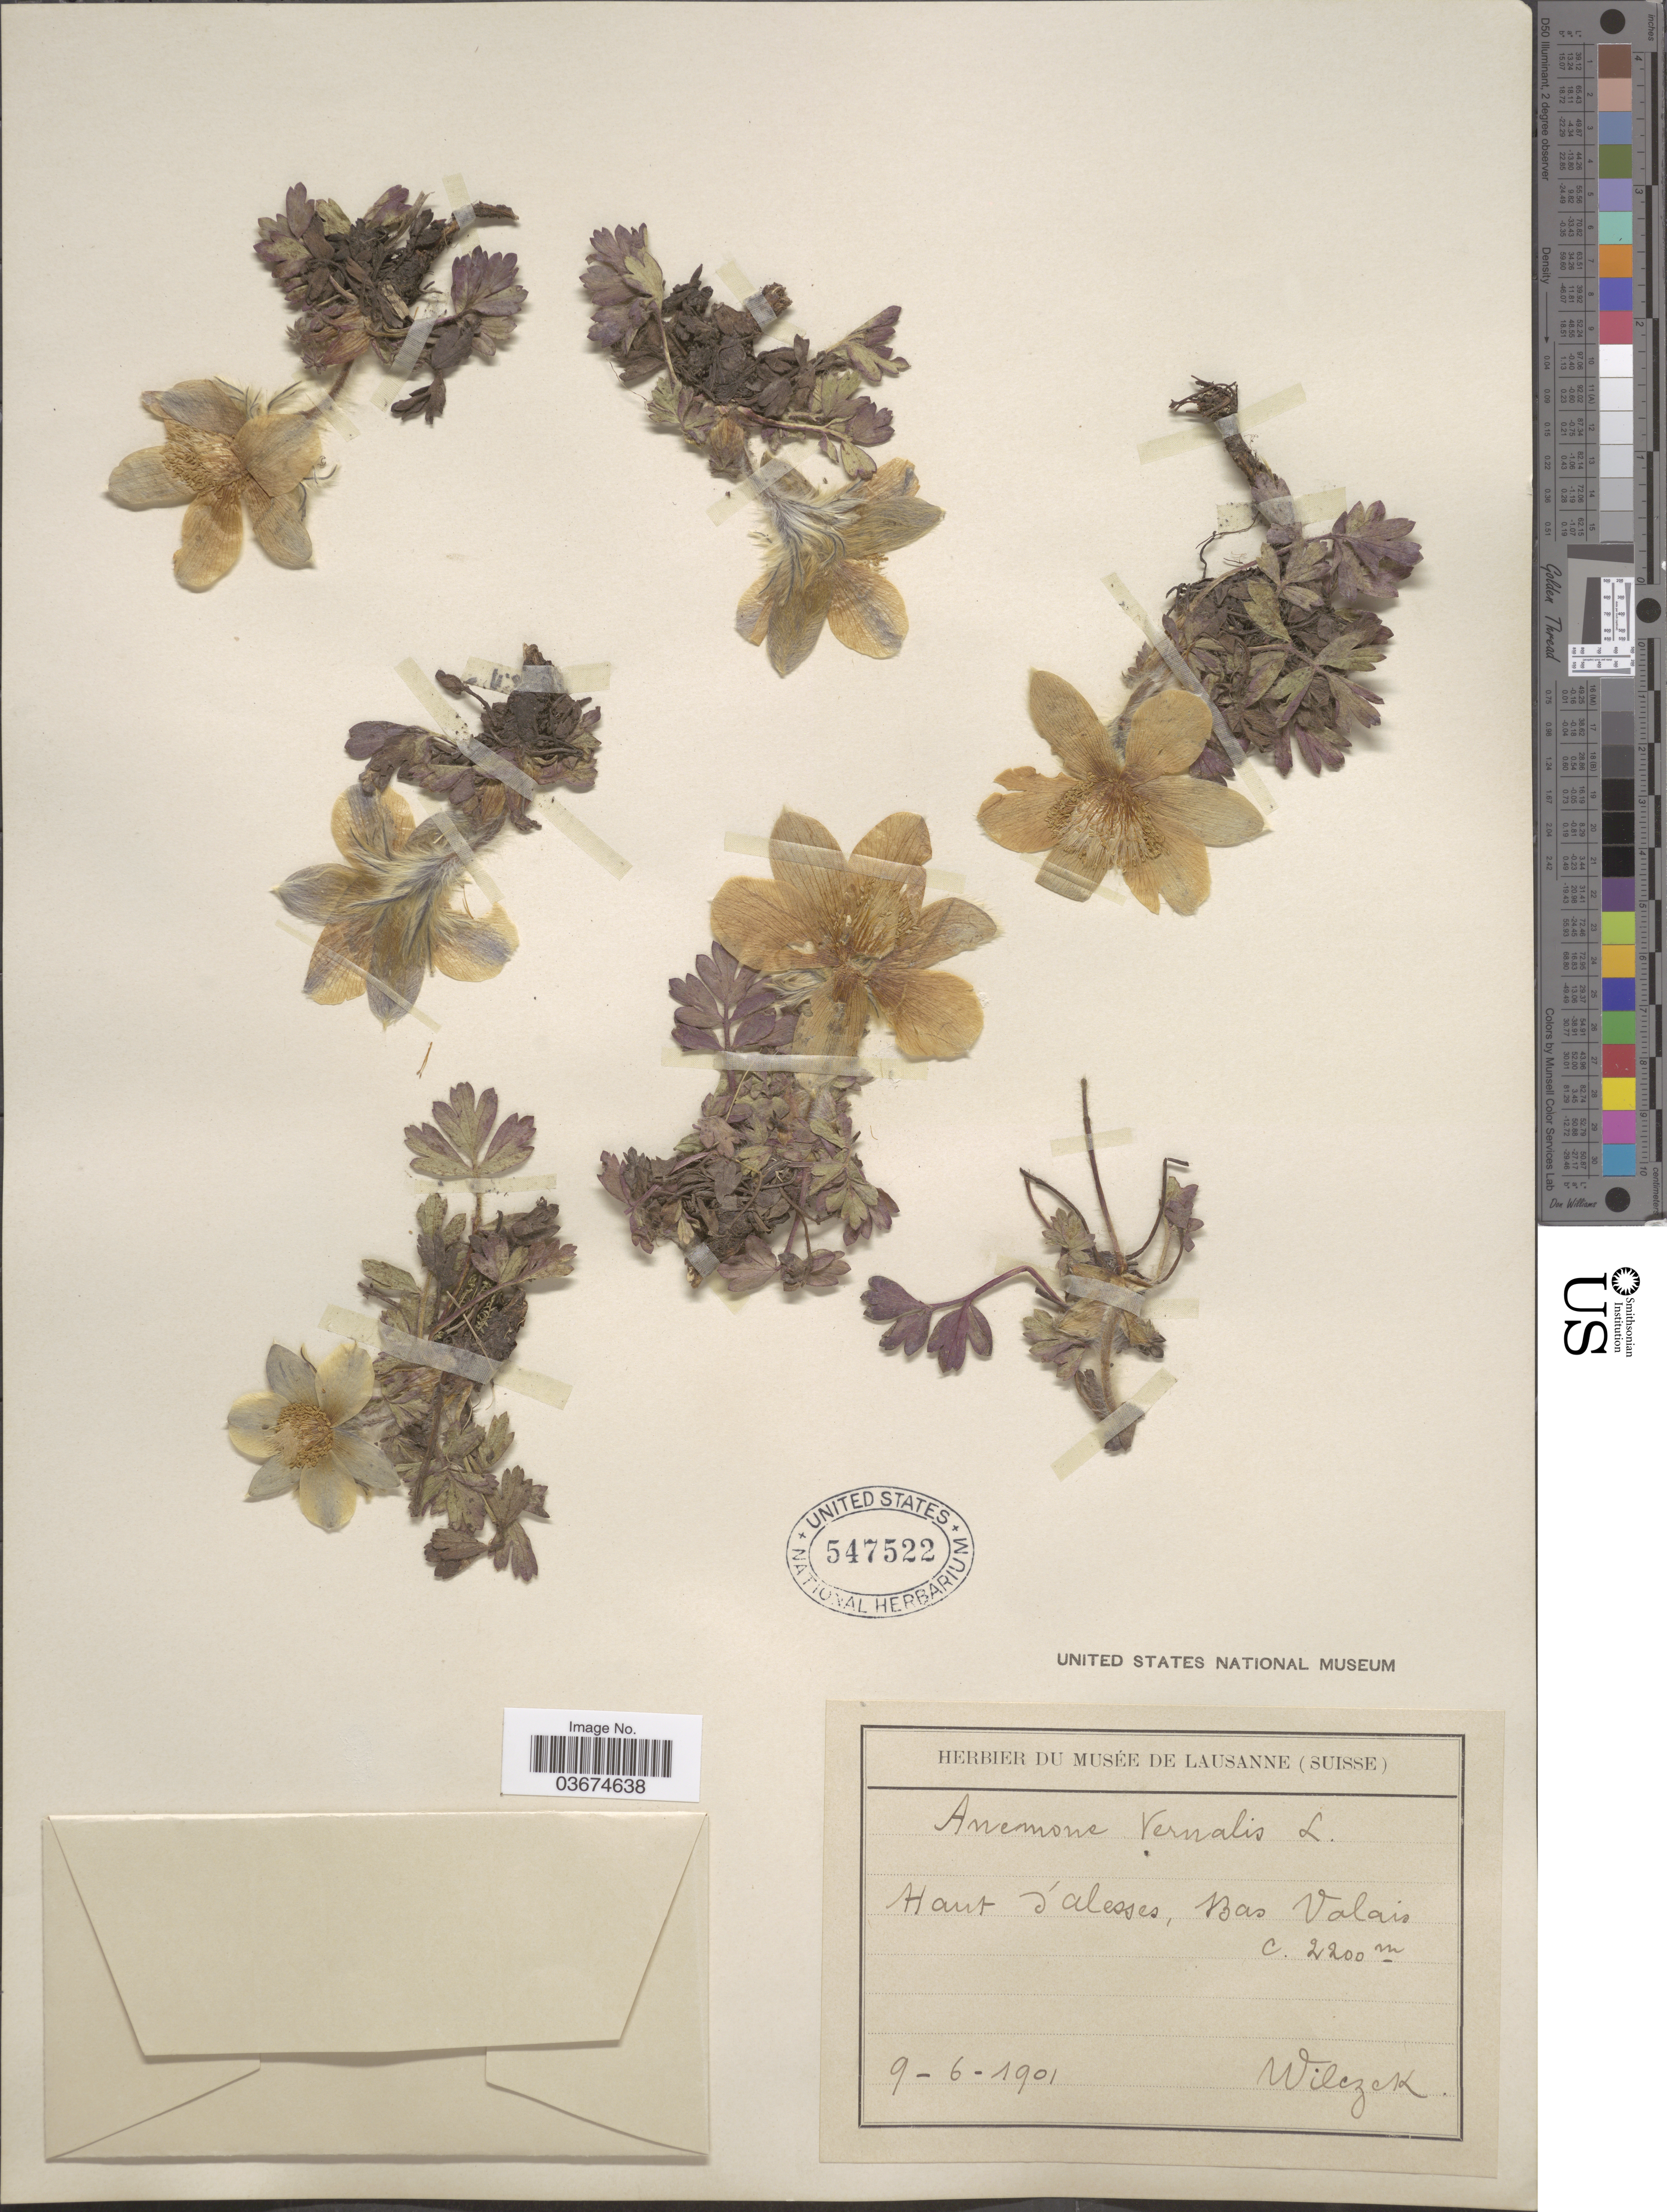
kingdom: Plantae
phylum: Tracheophyta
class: Magnoliopsida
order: Ranunculales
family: Ranunculaceae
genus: Pulsatilla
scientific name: Pulsatilla vernalis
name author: (L.) Mill.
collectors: Wilczek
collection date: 1901-06-09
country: Switzerland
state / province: Valais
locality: Haut d'alesses, Bas Valais.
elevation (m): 2200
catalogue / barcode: US 547522